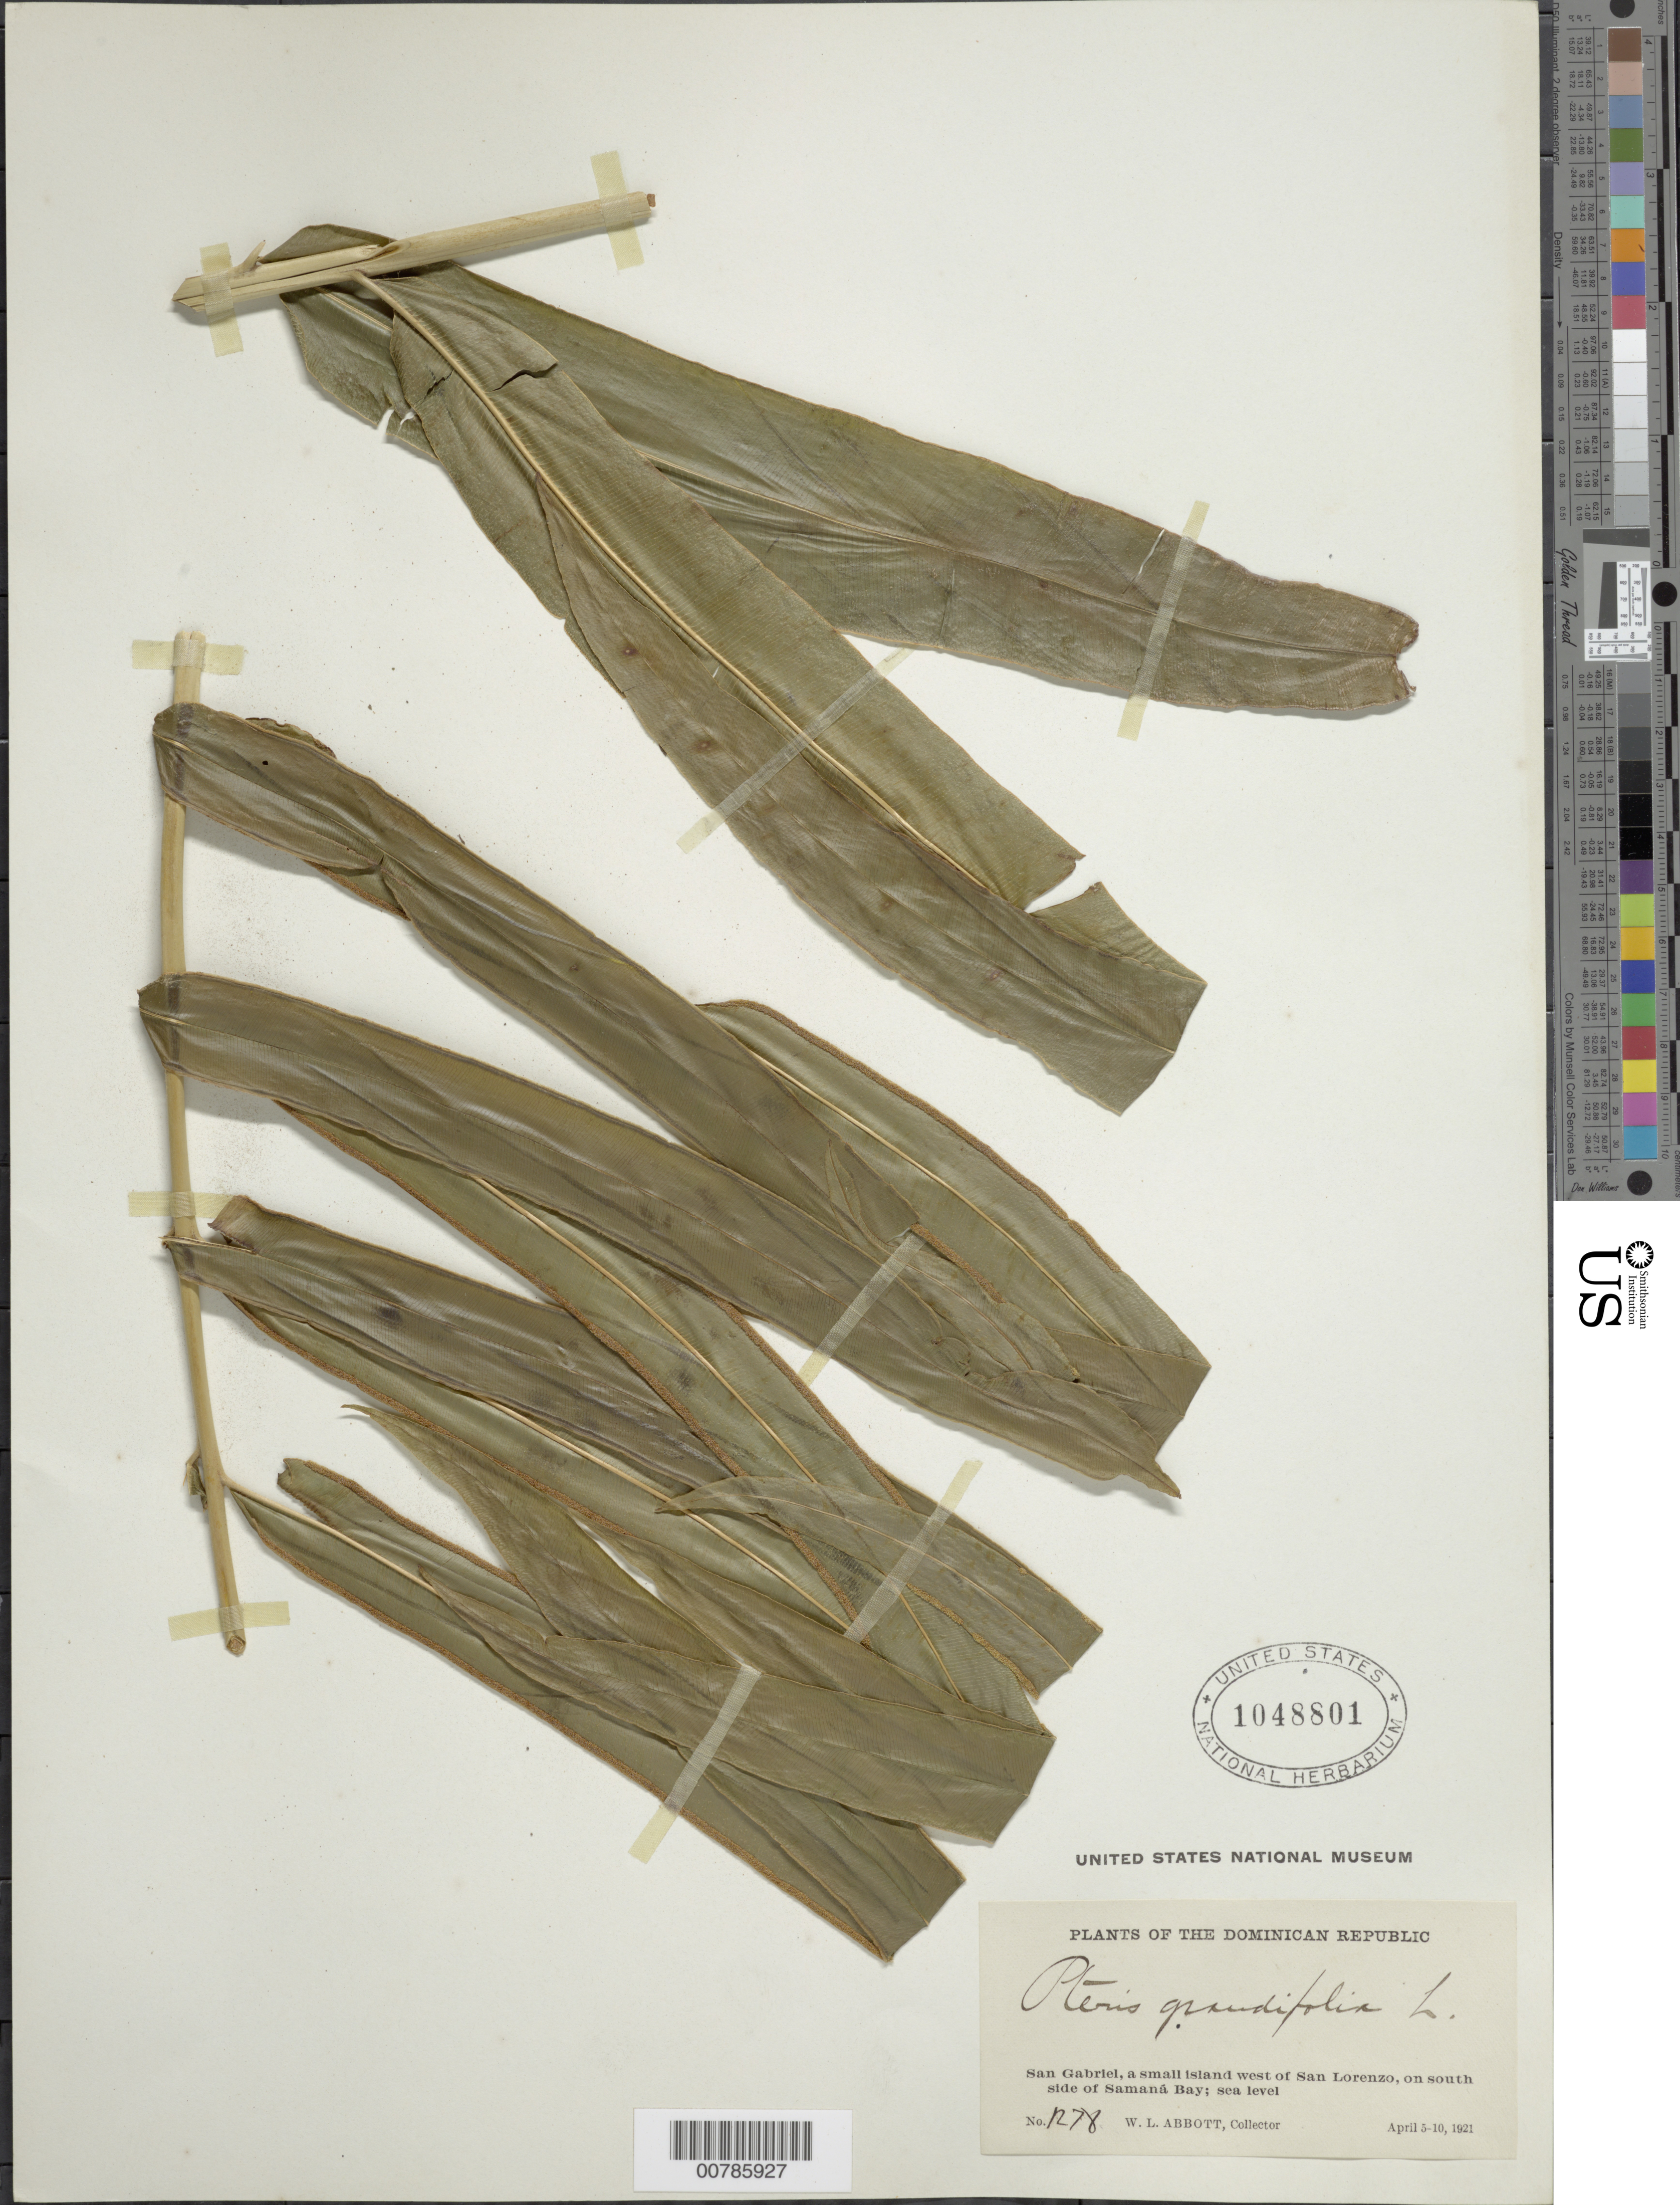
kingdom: Plantae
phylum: Tracheophyta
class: Polypodiopsida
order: Polypodiales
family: Pteridaceae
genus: Pteris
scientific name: Pteris grandifolia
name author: L.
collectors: W. L. Abbott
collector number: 1278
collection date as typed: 05 Apr 1921 to 10 Apr 1921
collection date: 1921-04-05/1921-04-10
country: Dominican Republic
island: Hispaniola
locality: San Gabriel, W of San Lorenzo, south side of Samaná Bay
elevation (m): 0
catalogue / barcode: US 1048801